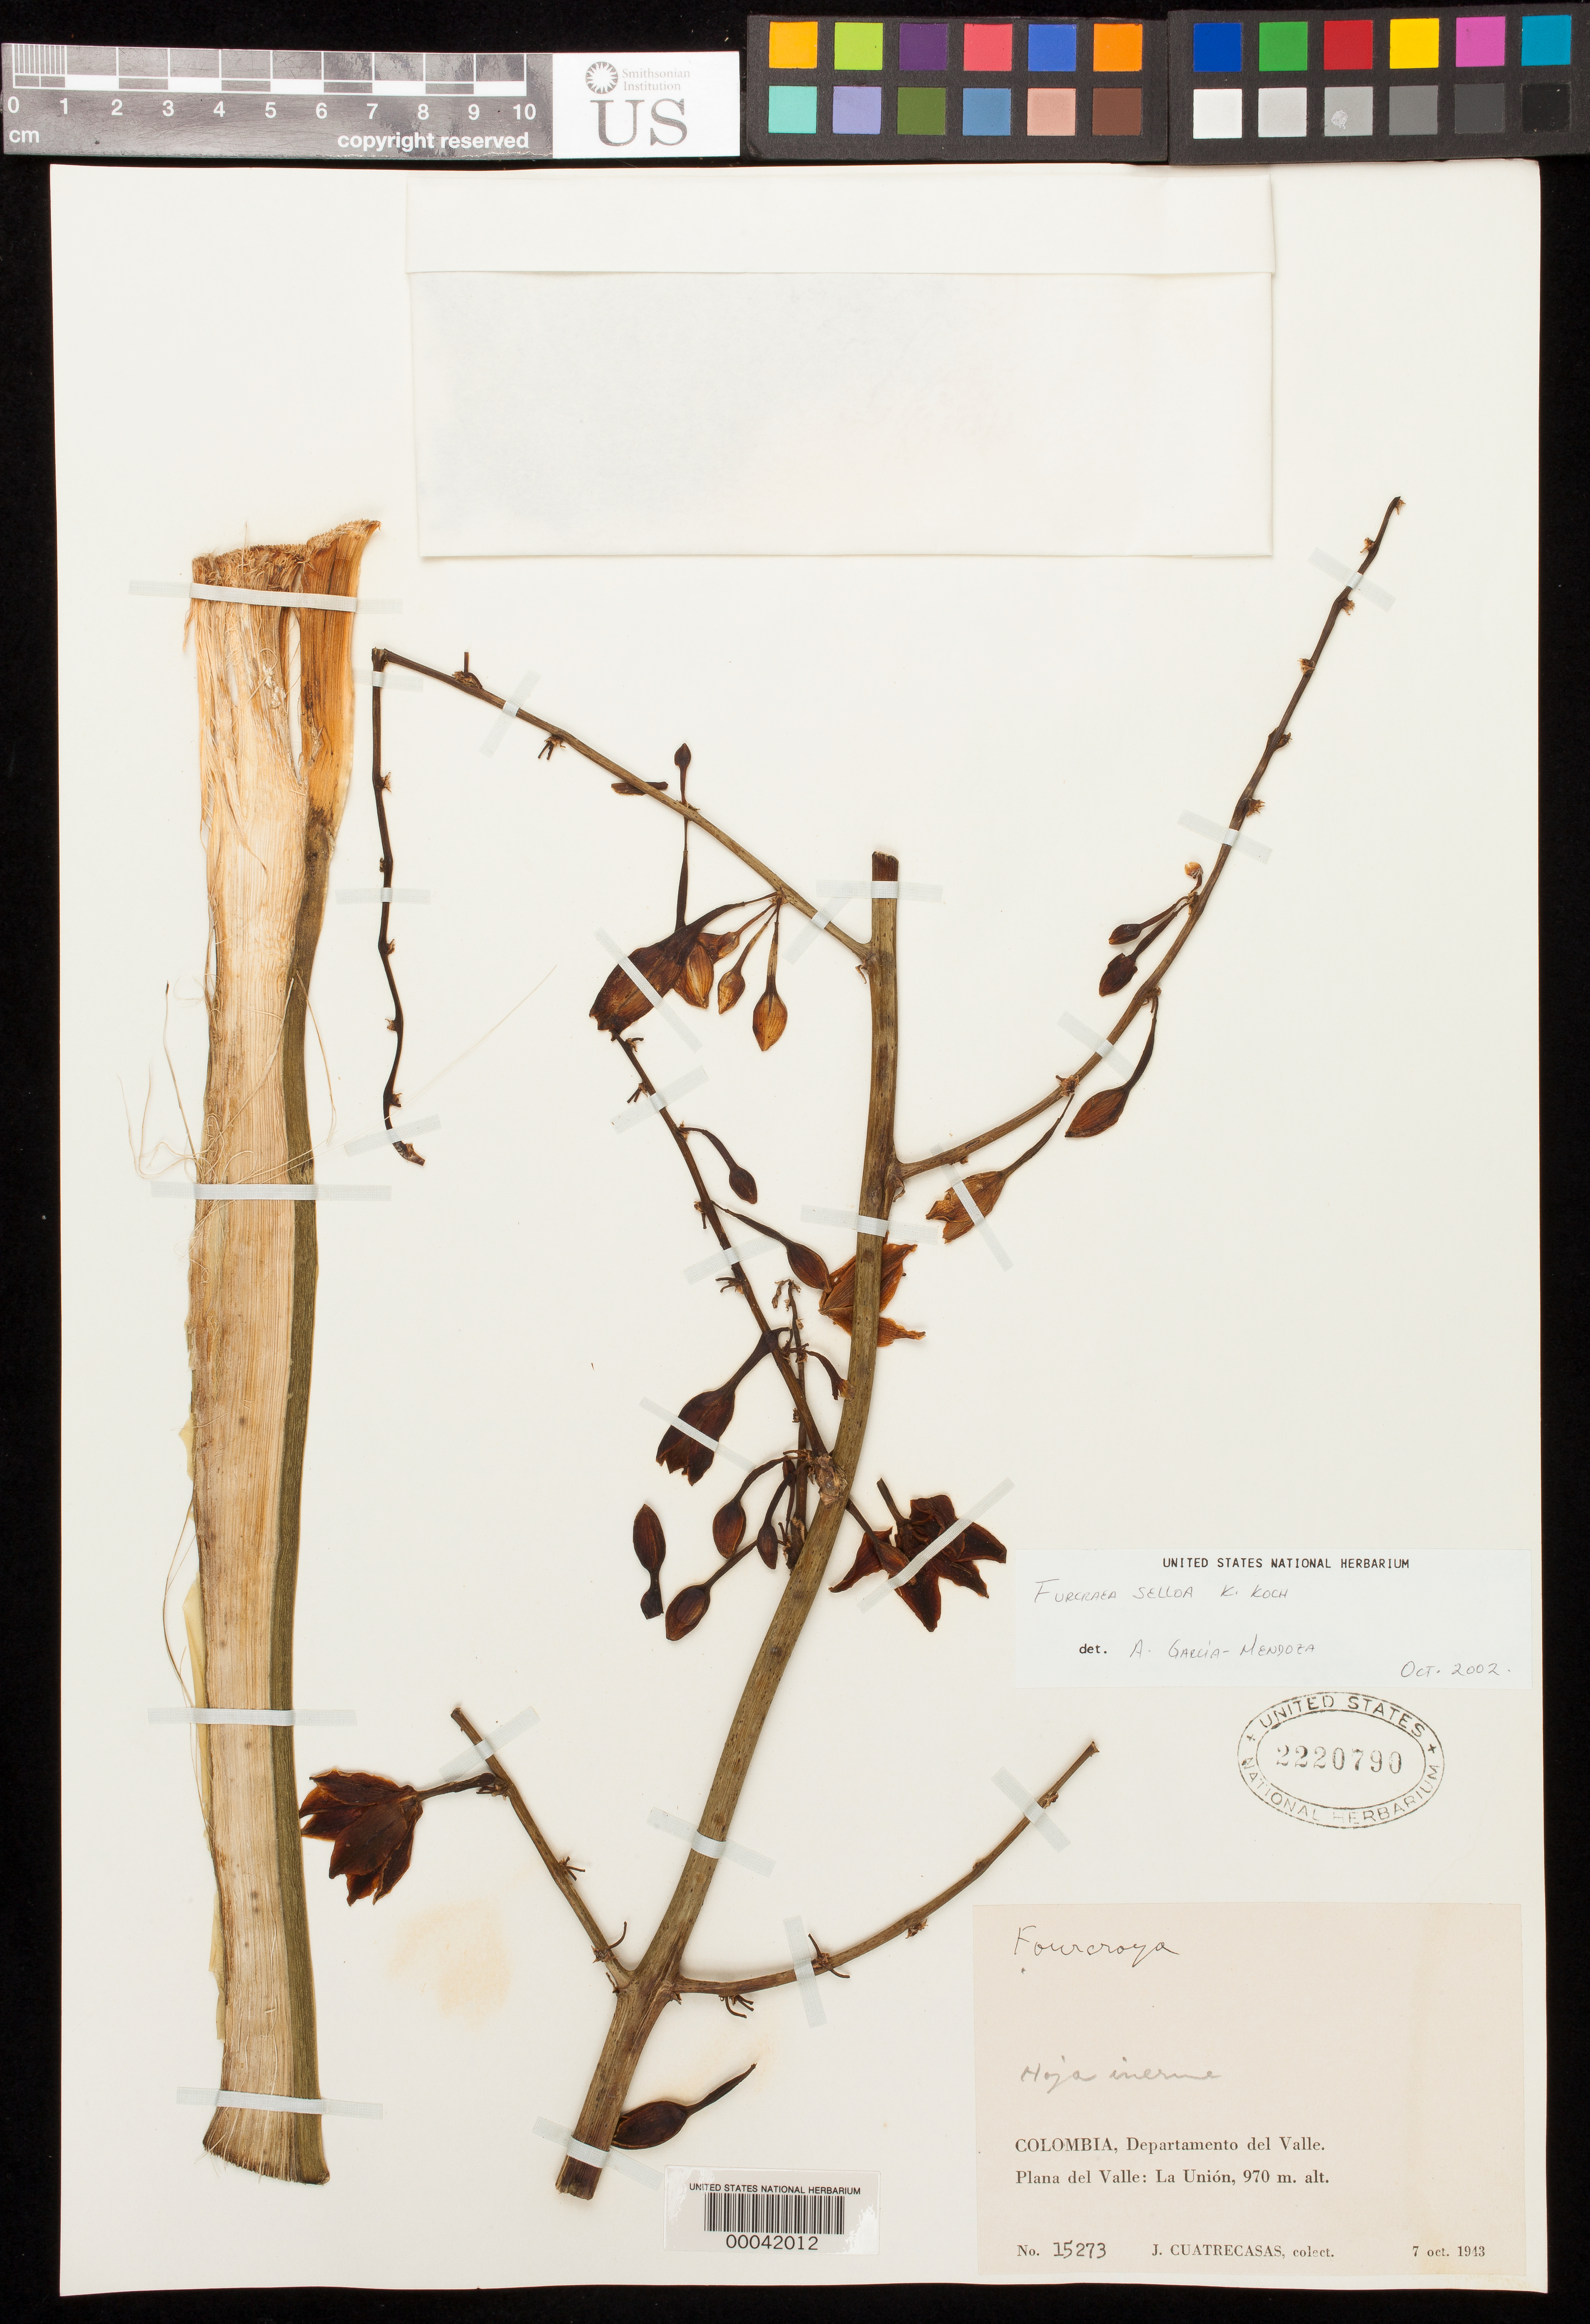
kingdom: Plantae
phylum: Tracheophyta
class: Liliopsida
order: Asparagales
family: Asparagaceae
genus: Furcraea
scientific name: Furcraea selloa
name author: K. Koch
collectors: J. Cuatrecasas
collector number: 15273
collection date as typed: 07 Oct 1943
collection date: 1943-10-07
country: Colombia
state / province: Valle del Cauca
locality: Plana del Valle, La Union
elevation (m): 970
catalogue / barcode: US 2220790